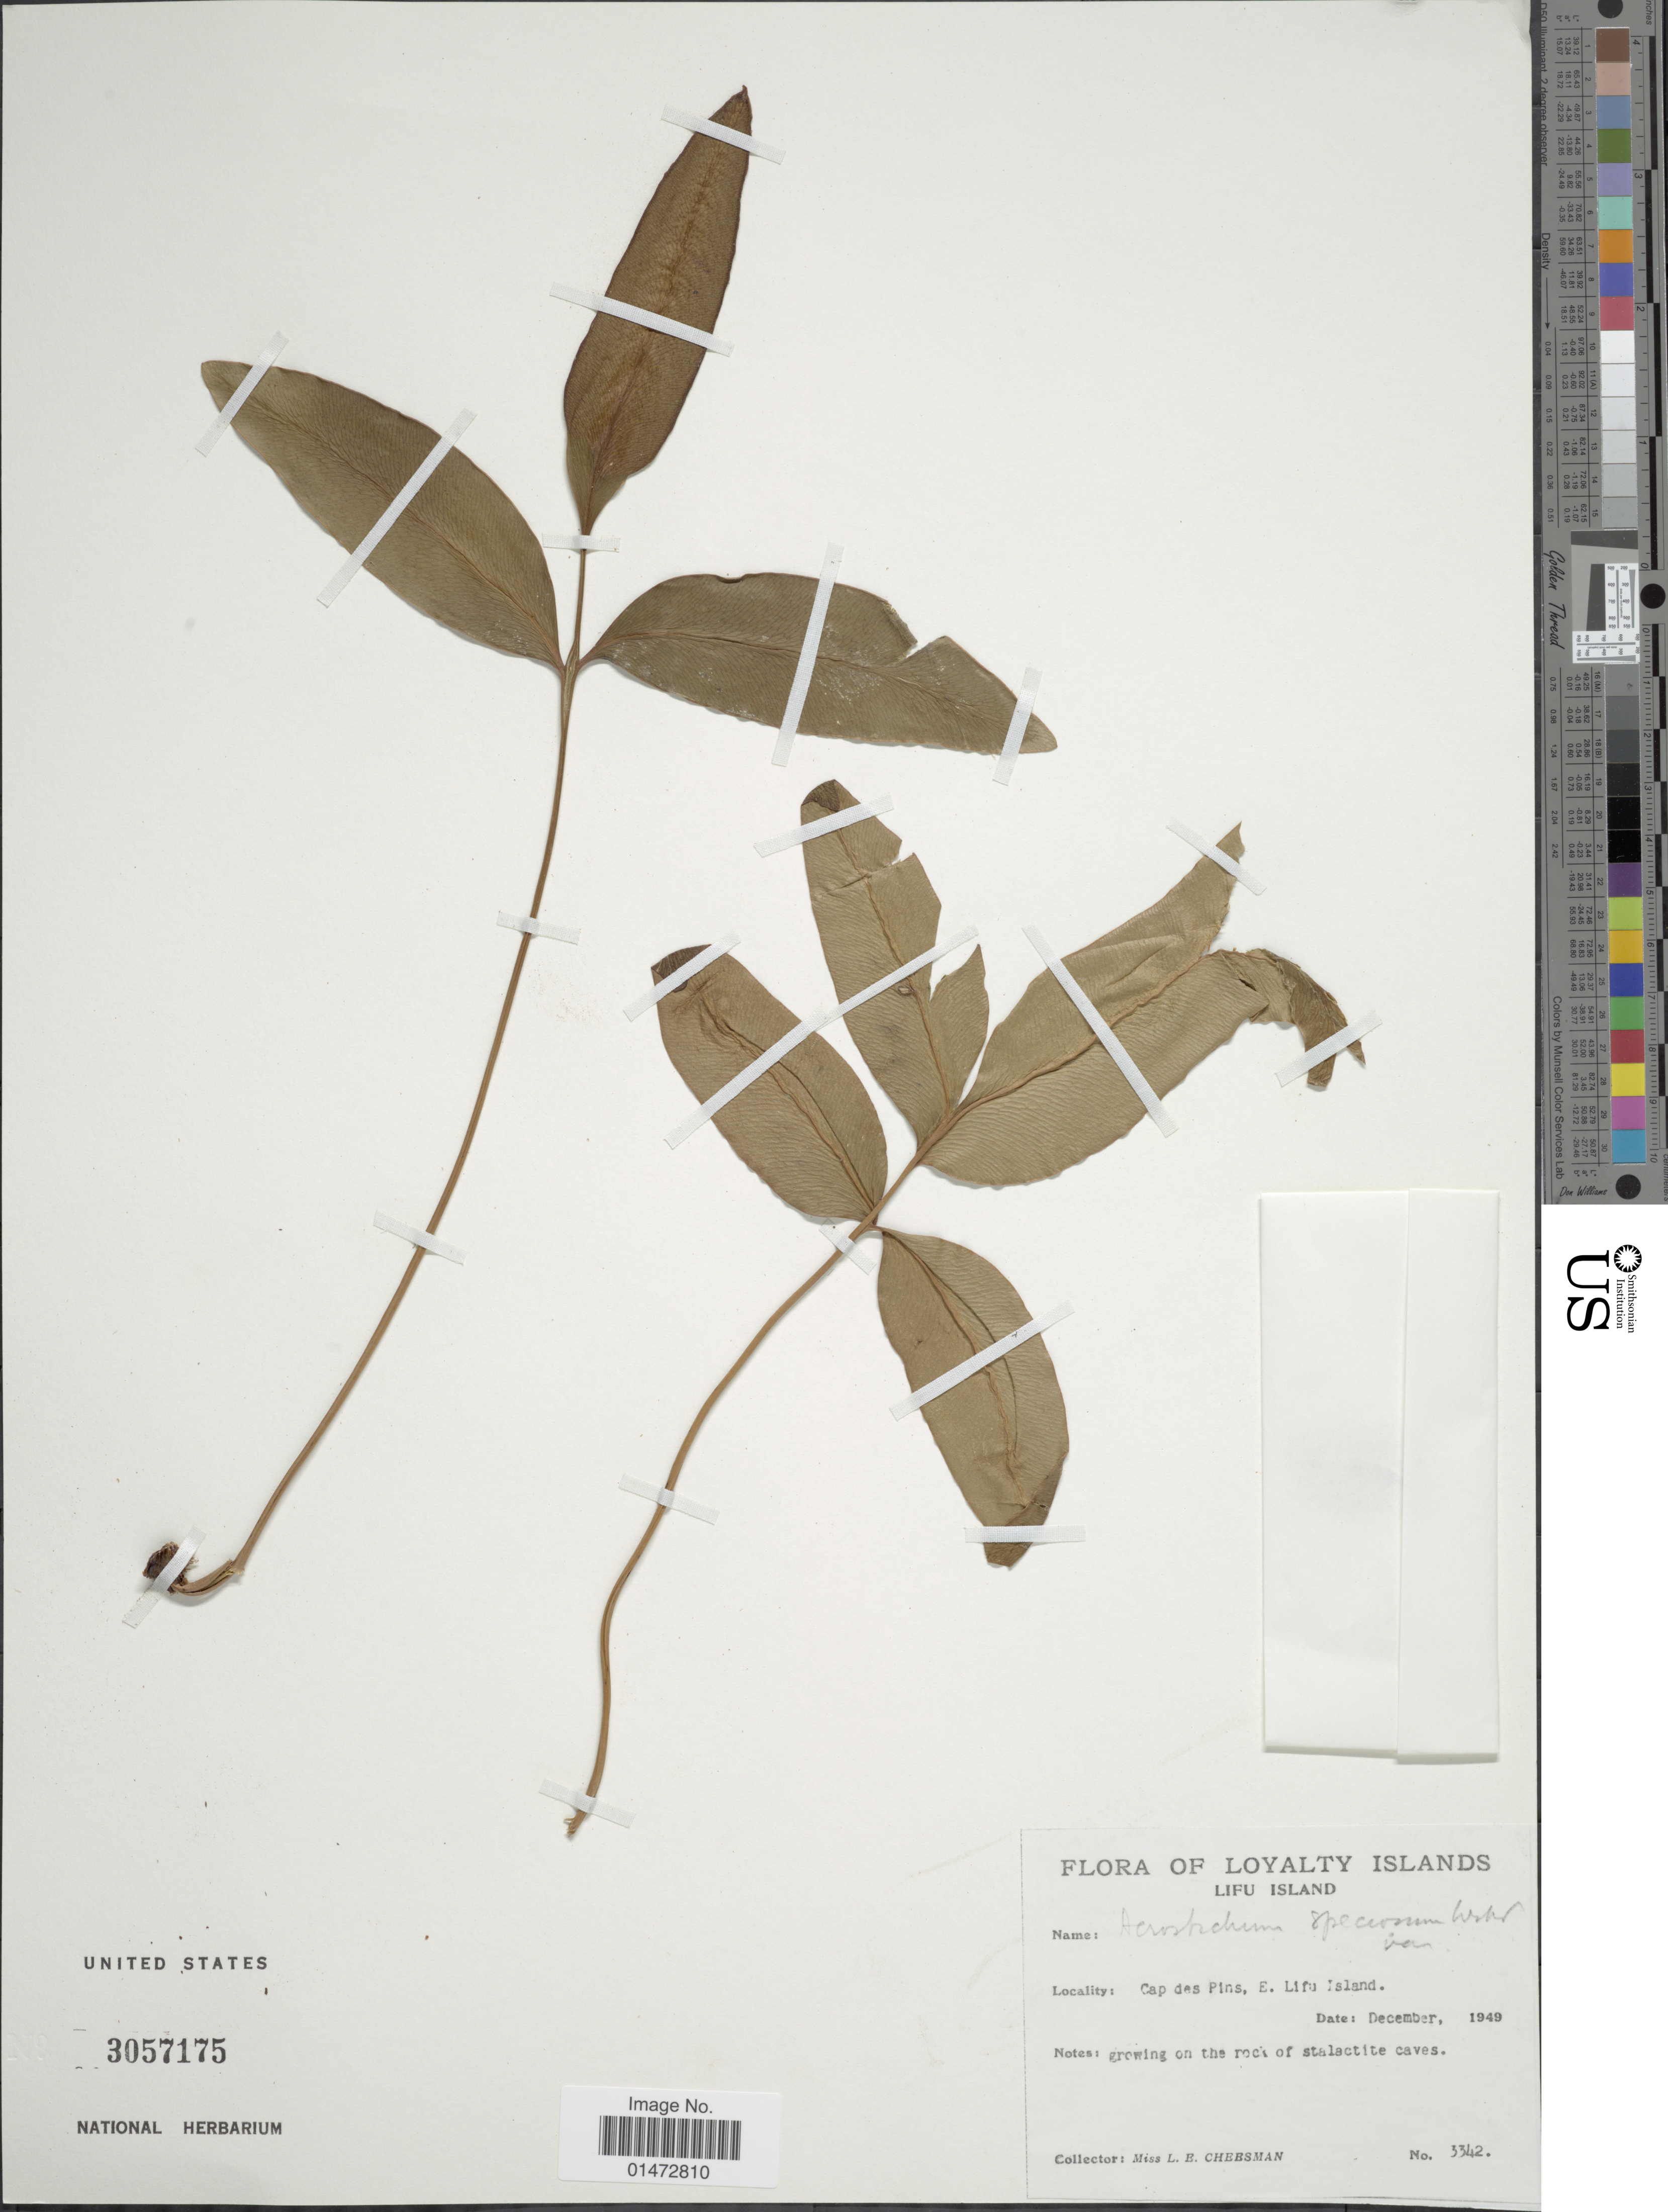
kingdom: Plantae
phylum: Tracheophyta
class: Polypodiopsida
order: Polypodiales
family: Pteridaceae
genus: Acrostichum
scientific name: Acrostichum aureum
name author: L.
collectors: L. E. Cheesman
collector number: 3342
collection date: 1949-12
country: New Caledonia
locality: Loyalty Islands. Lifu Island. Cap des Pins, E. Lifu Island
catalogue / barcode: US 3057175